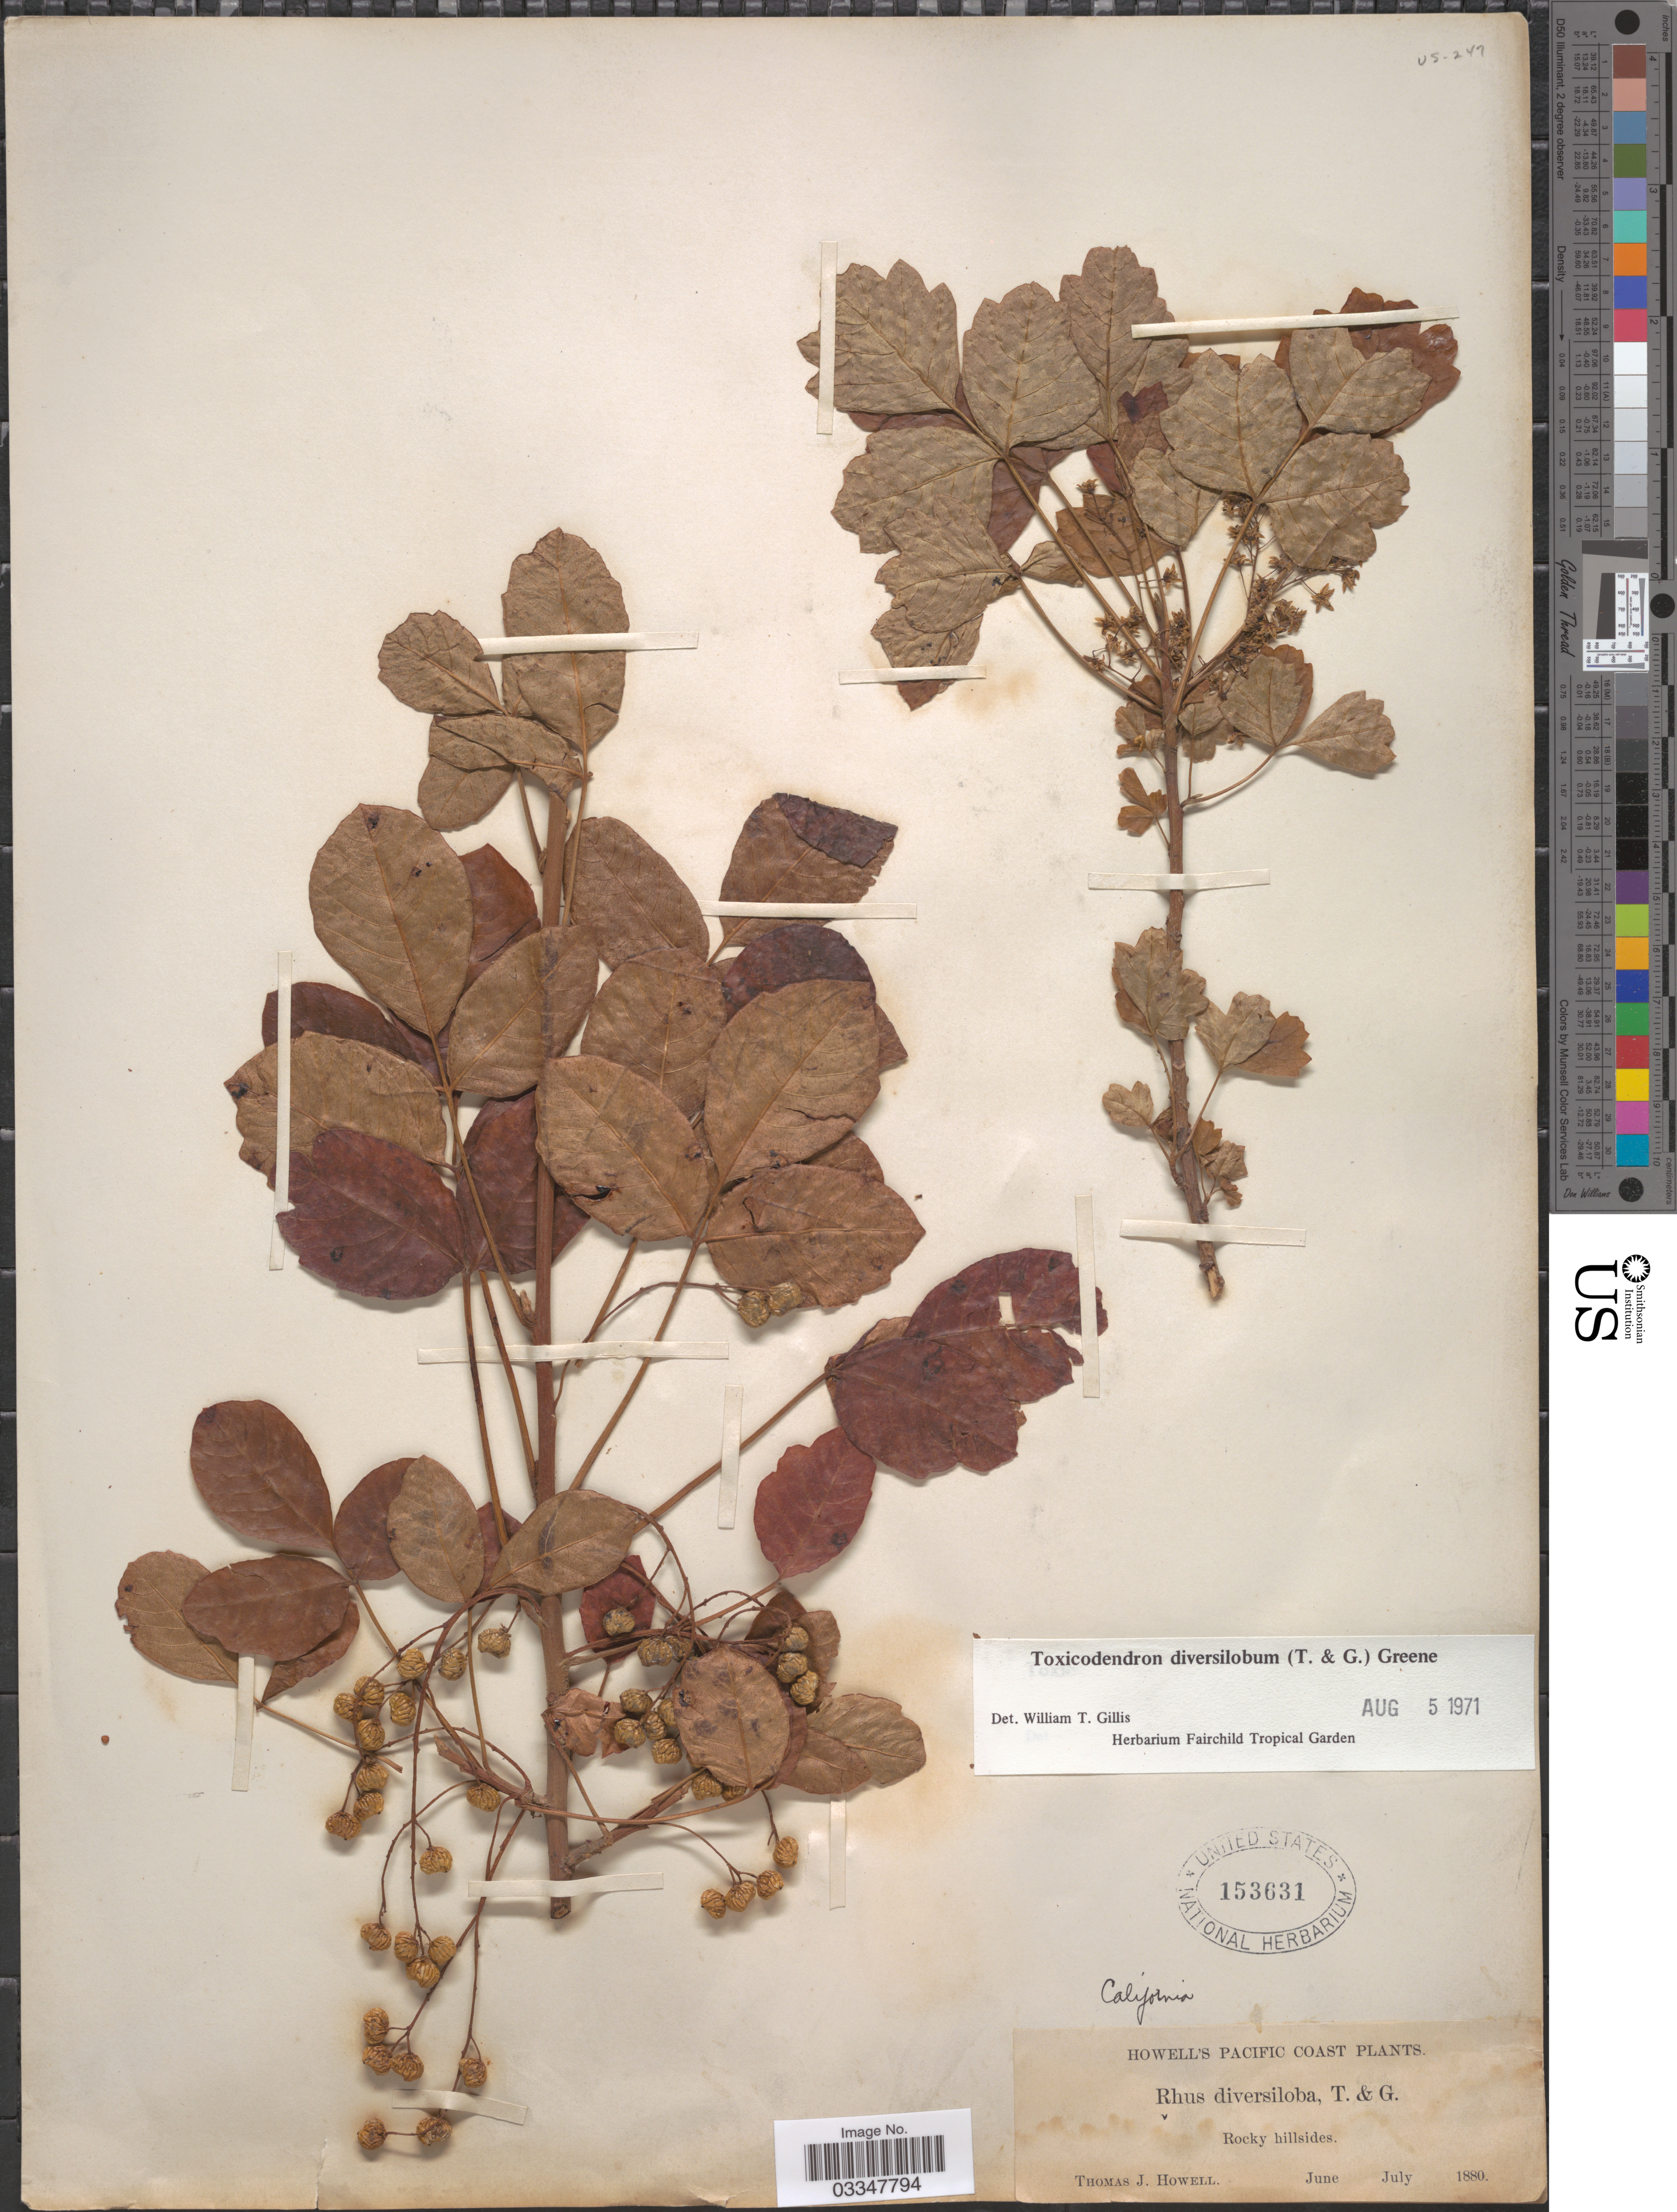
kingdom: Plantae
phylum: Tracheophyta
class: Magnoliopsida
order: Sapindales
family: Anacardiaceae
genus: Toxicodendron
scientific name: Toxicodendron diversilobum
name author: (Torr. & A. Gray) Greene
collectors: T. J. Howell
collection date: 1880-06/1880-07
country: United States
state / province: California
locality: Pacific Coast. Rocky hillsides.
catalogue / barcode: US 153631